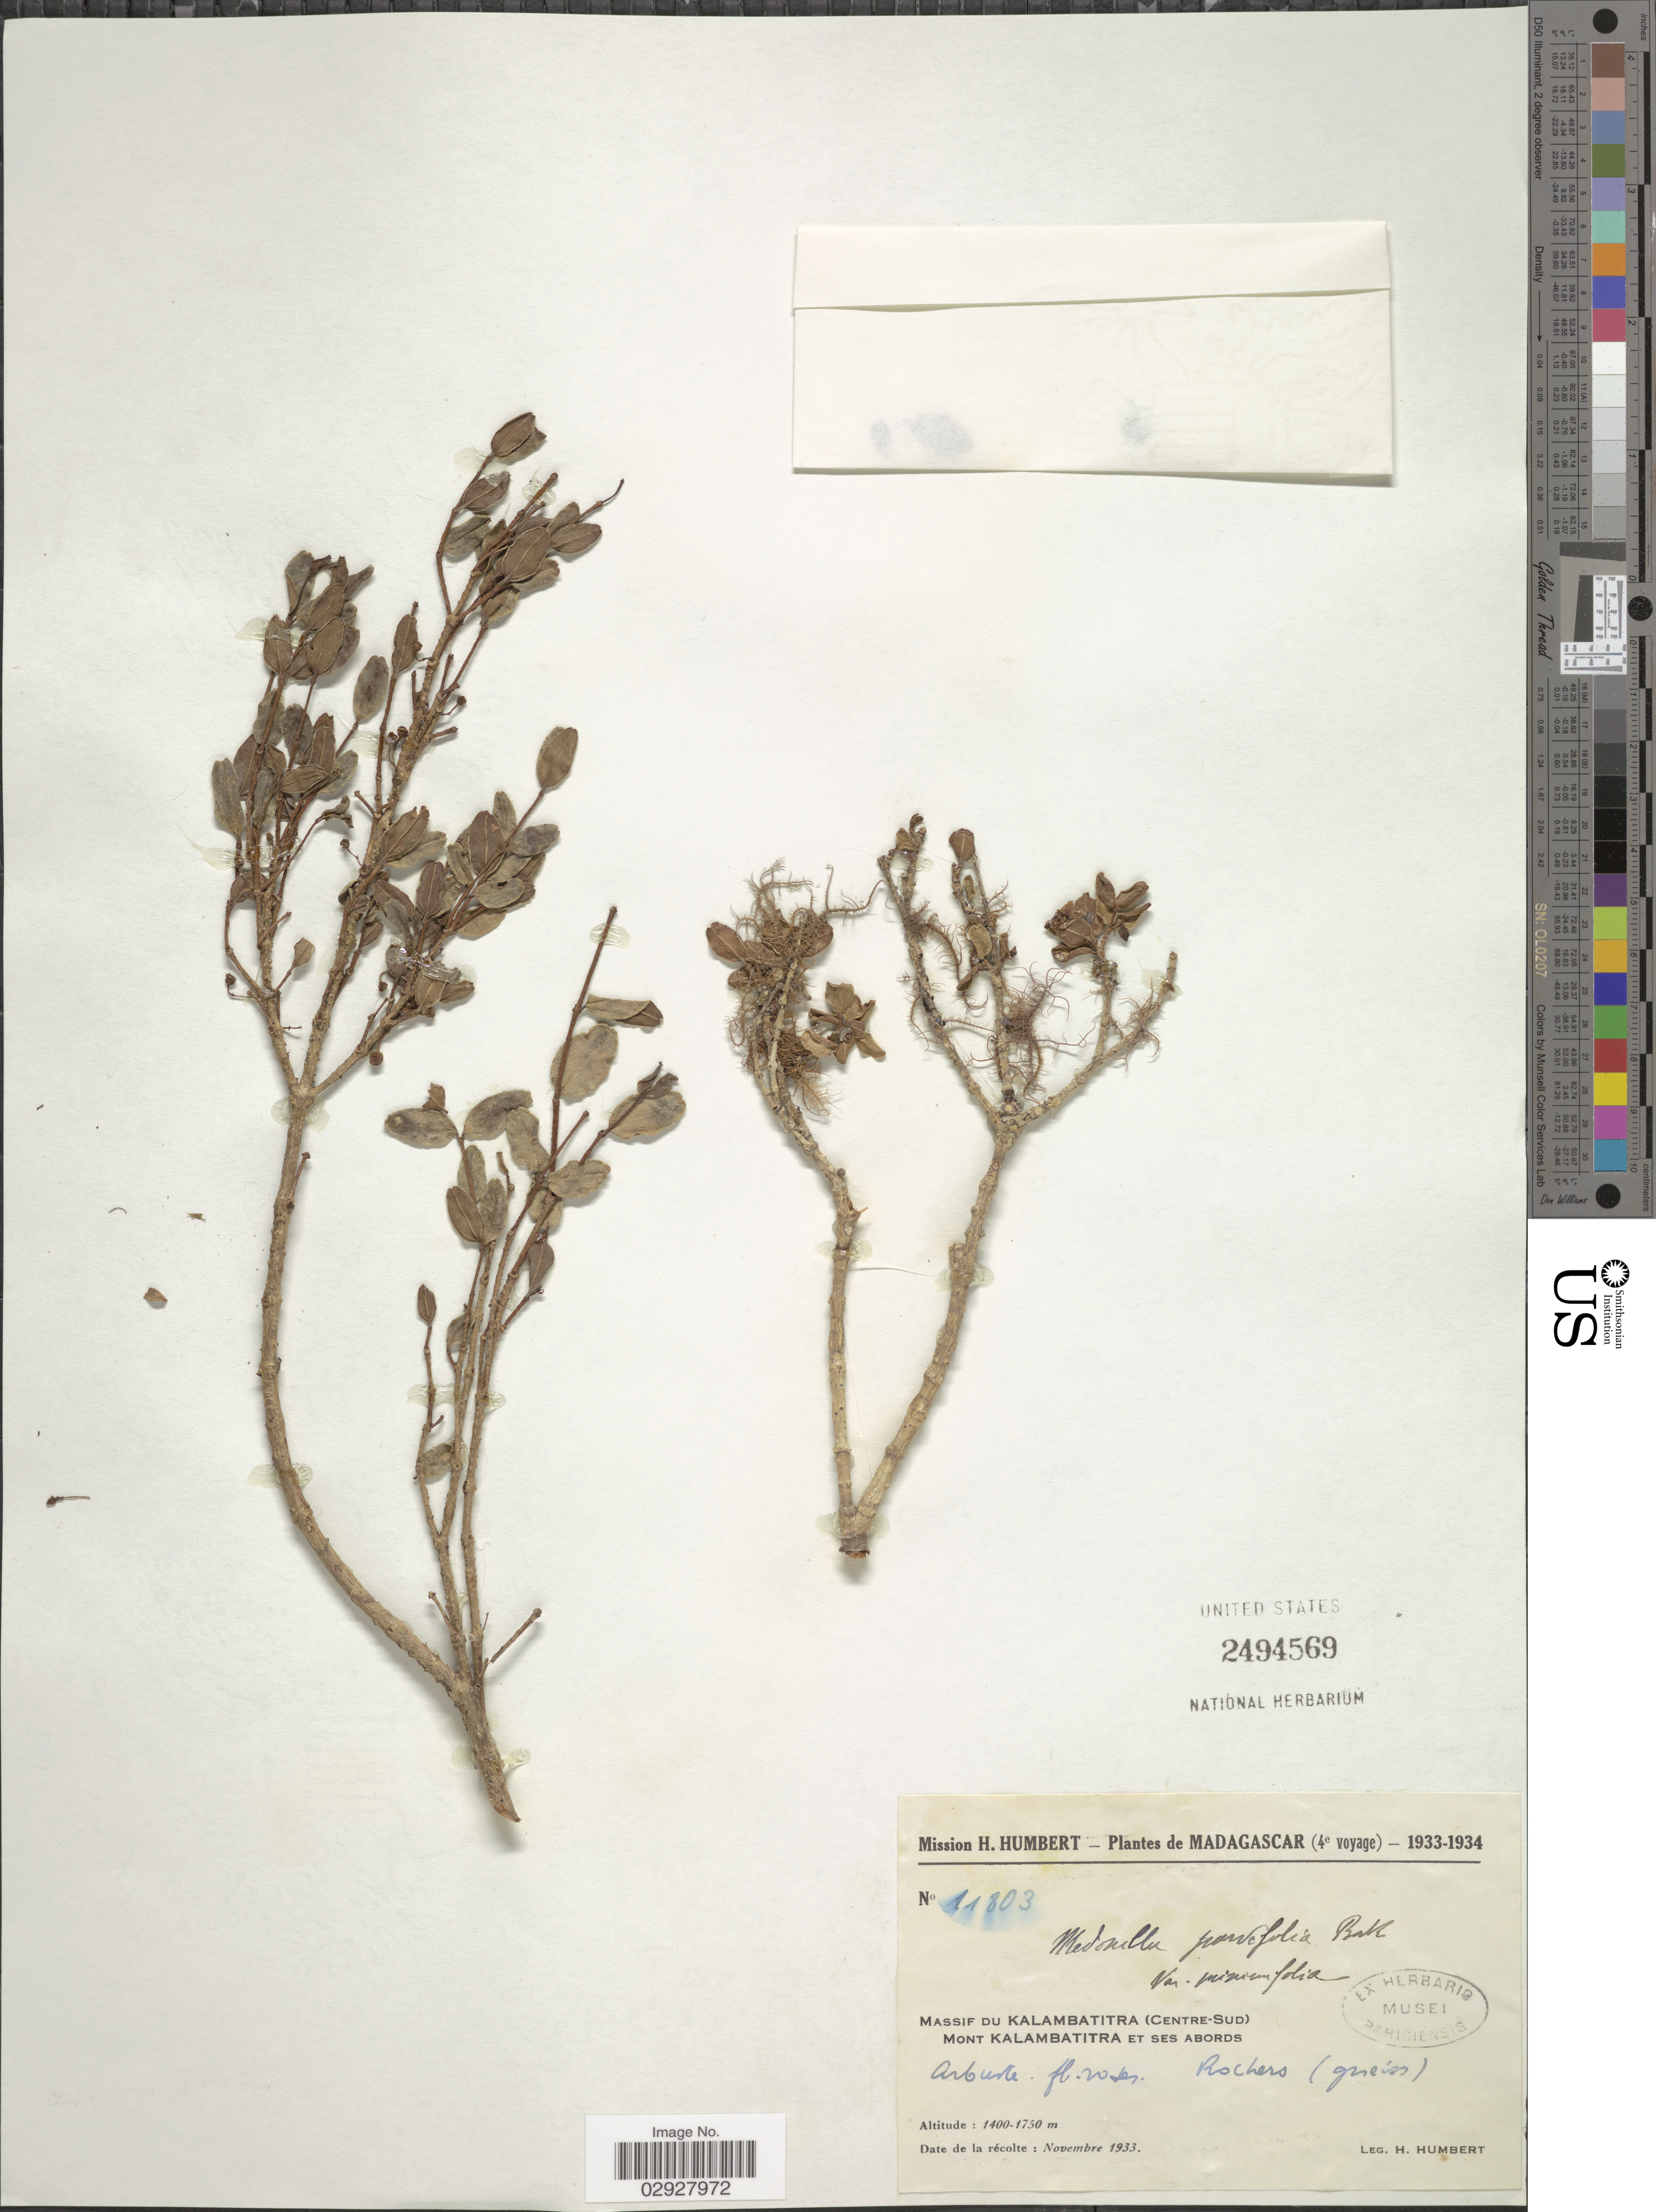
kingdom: Plantae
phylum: Tracheophyta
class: Magnoliopsida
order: Myrtales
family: Melastomataceae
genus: Medinilla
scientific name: Medinilla parvifolia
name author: Baker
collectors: H. Humbert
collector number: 11803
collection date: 1933-11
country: Madagascar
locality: Massif du Kalambatitra (Centre-Sud), Mont Kalambatitra et ses Abords.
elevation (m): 1400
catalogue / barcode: US 2494569